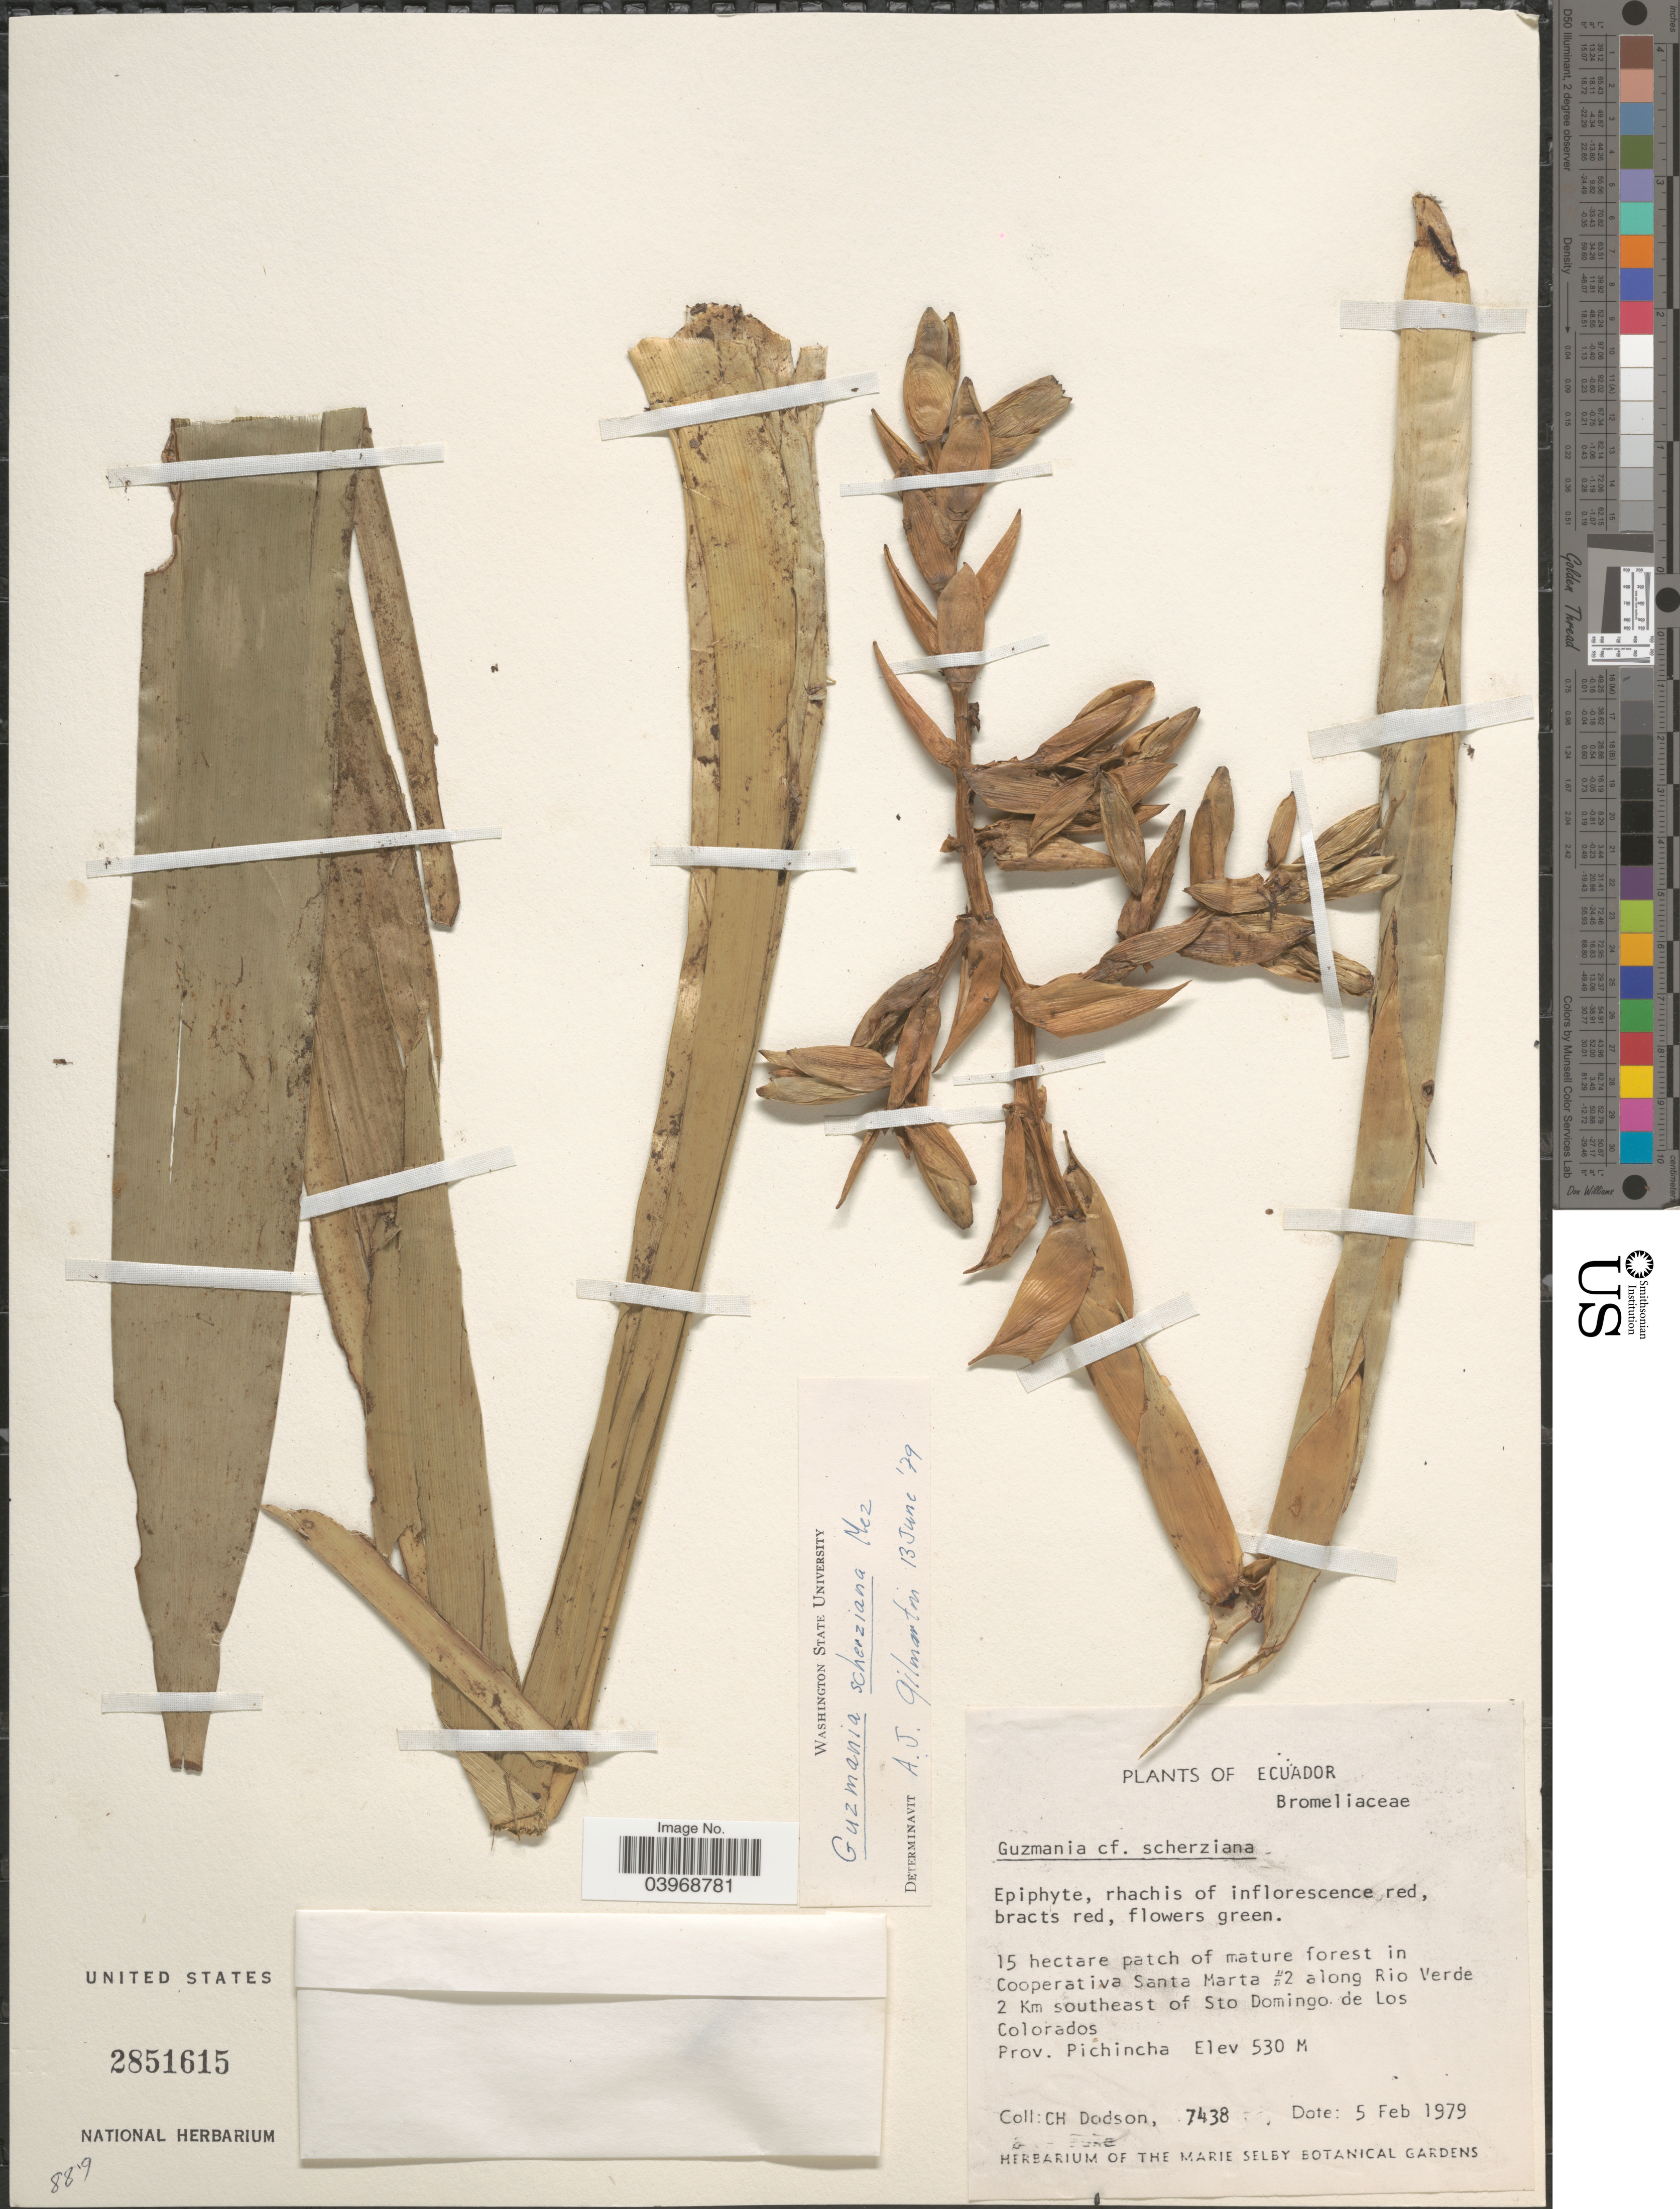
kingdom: Plantae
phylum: Tracheophyta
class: Liliopsida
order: Poales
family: Bromeliaceae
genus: Guzmania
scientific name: Guzmania scherzeriana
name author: Mez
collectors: C. H. Dodson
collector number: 7438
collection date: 1979-02-05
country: Ecuador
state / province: Pichincha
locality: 15 hectare patch of mature forest in Cooperativa Santa Marta #2 along Rio Verde 2 Km southeast of Sto Domingo de Los Colorados.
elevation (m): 530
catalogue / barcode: US 2851615